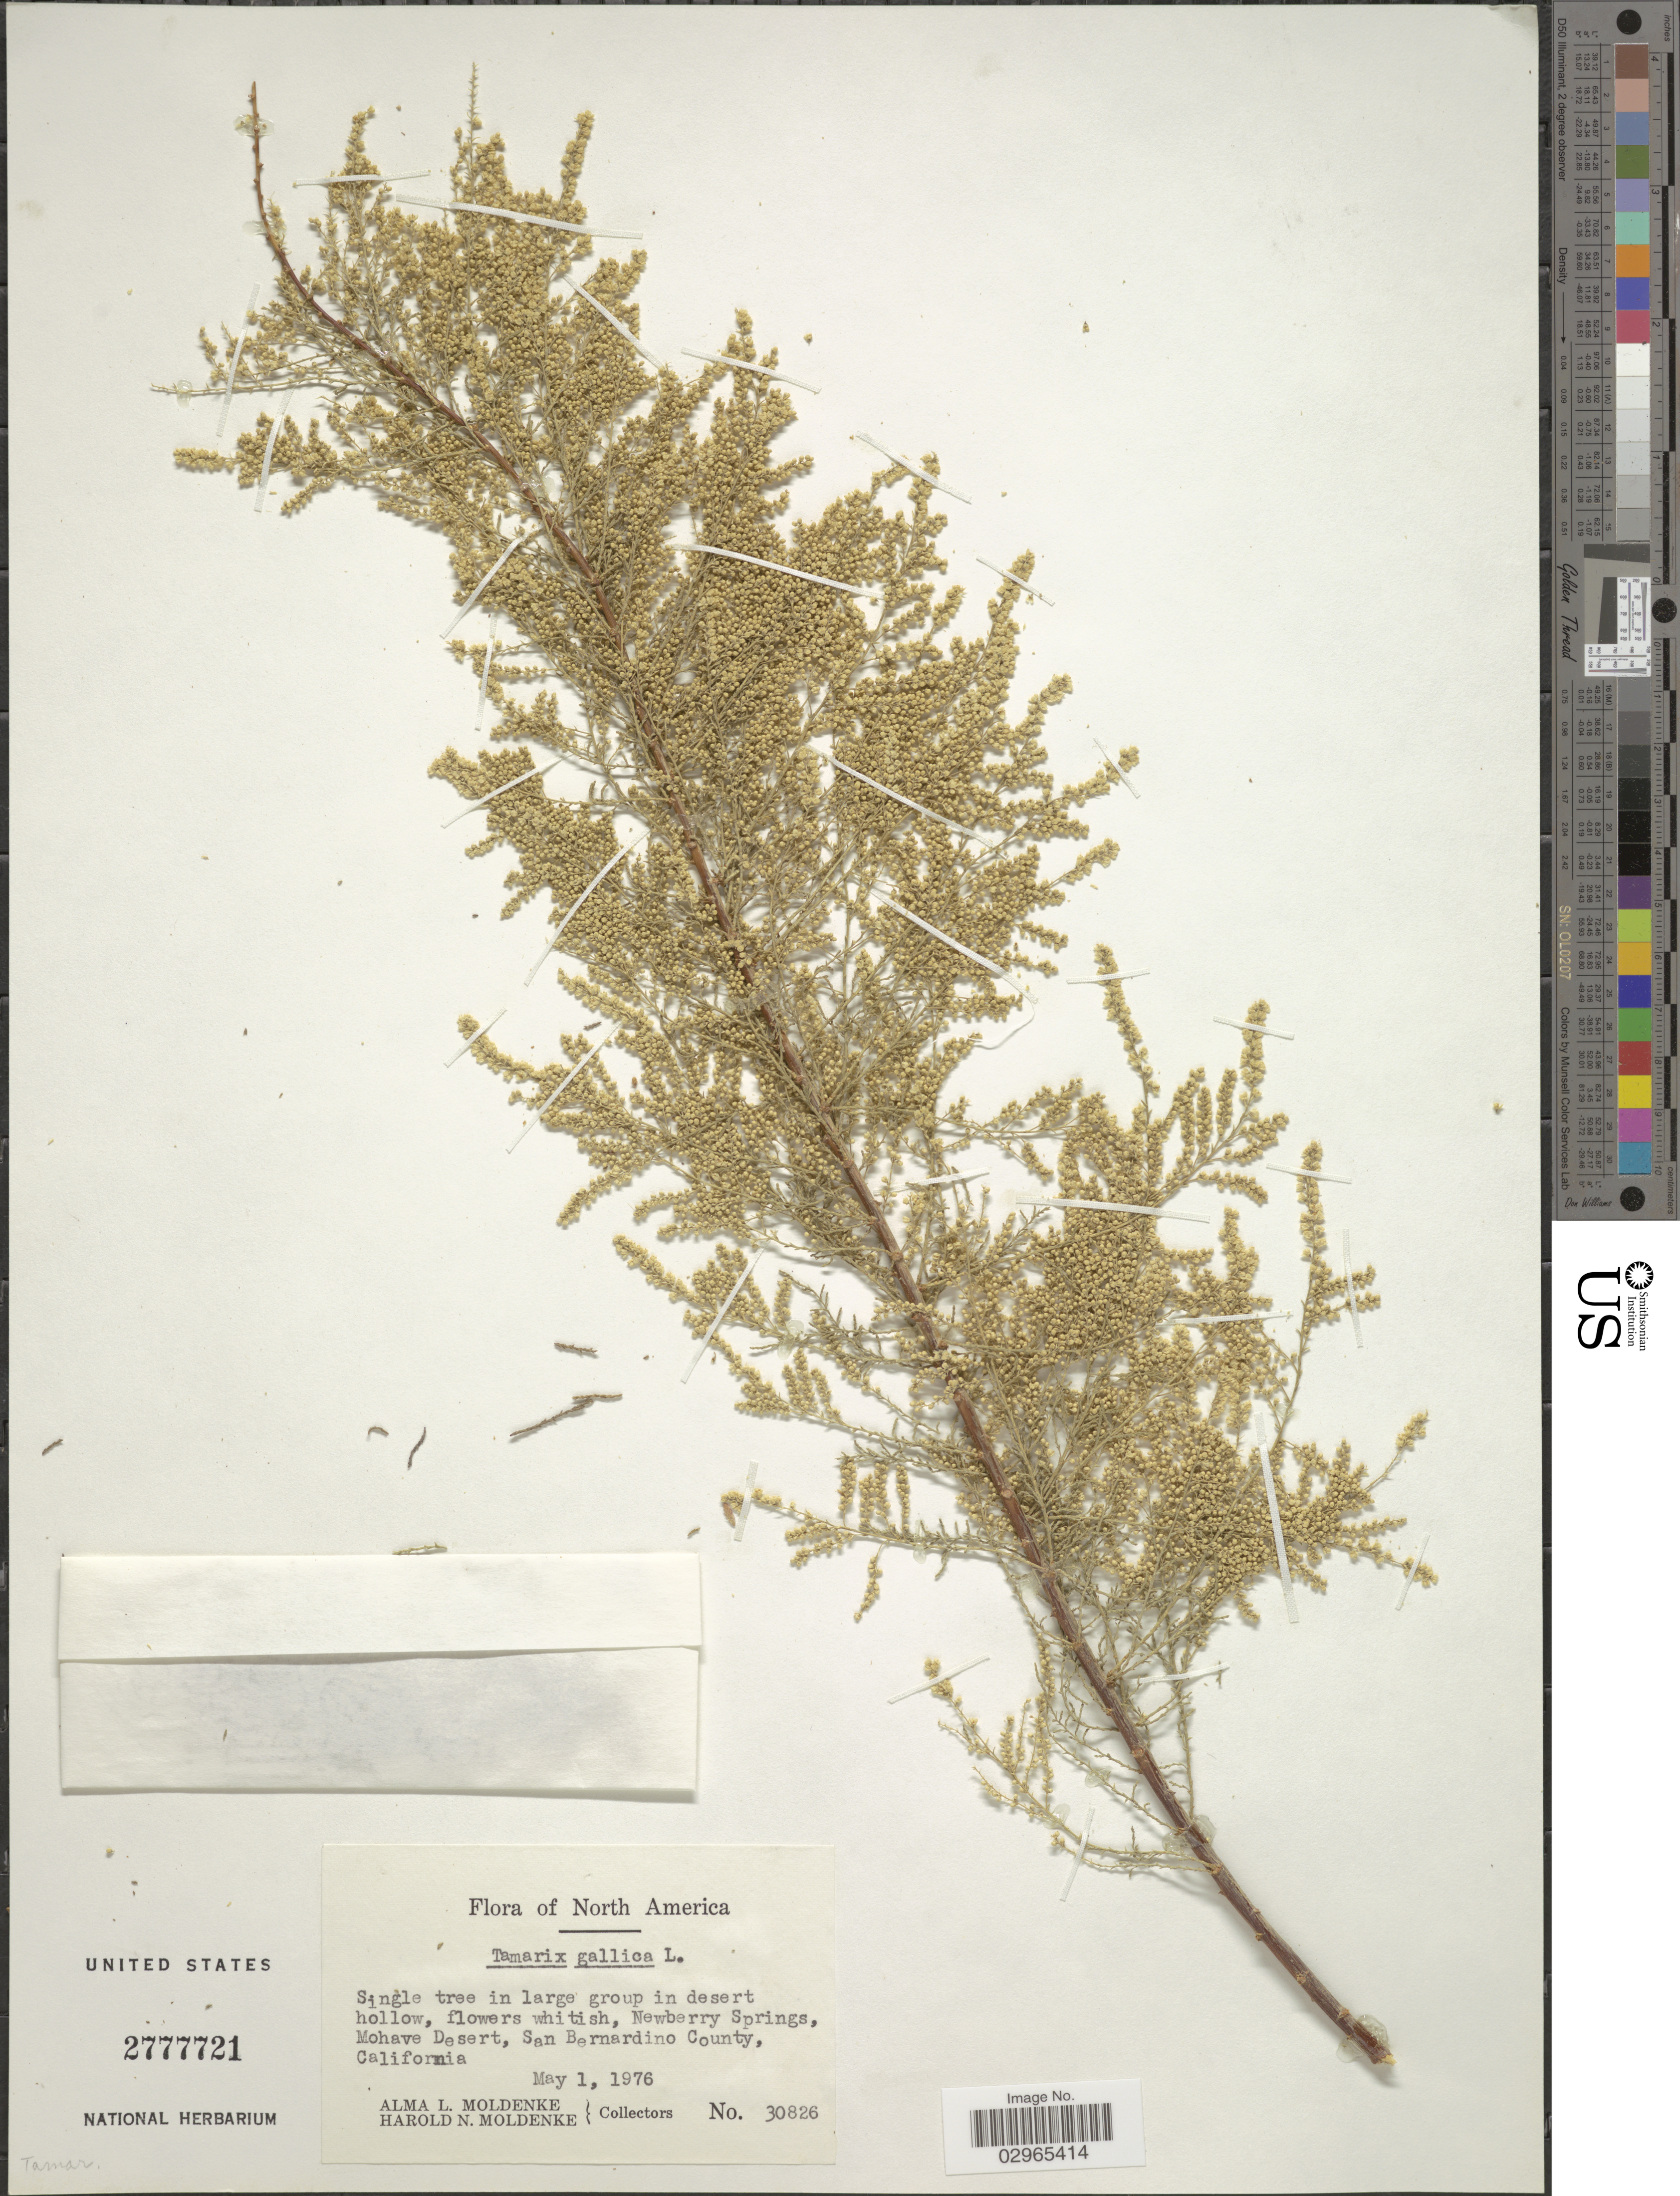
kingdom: Plantae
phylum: Tracheophyta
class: Magnoliopsida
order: Caryophyllales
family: Tamaricaceae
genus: Tamarix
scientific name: Tamarix gallica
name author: L.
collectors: A. L. Moldenke & H. N. Moldenke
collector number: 30826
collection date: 1976-05-01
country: United States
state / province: California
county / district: San Bernardino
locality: Newberry Springs, Mohave Desert, San Bernardino County.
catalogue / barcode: US 2777721